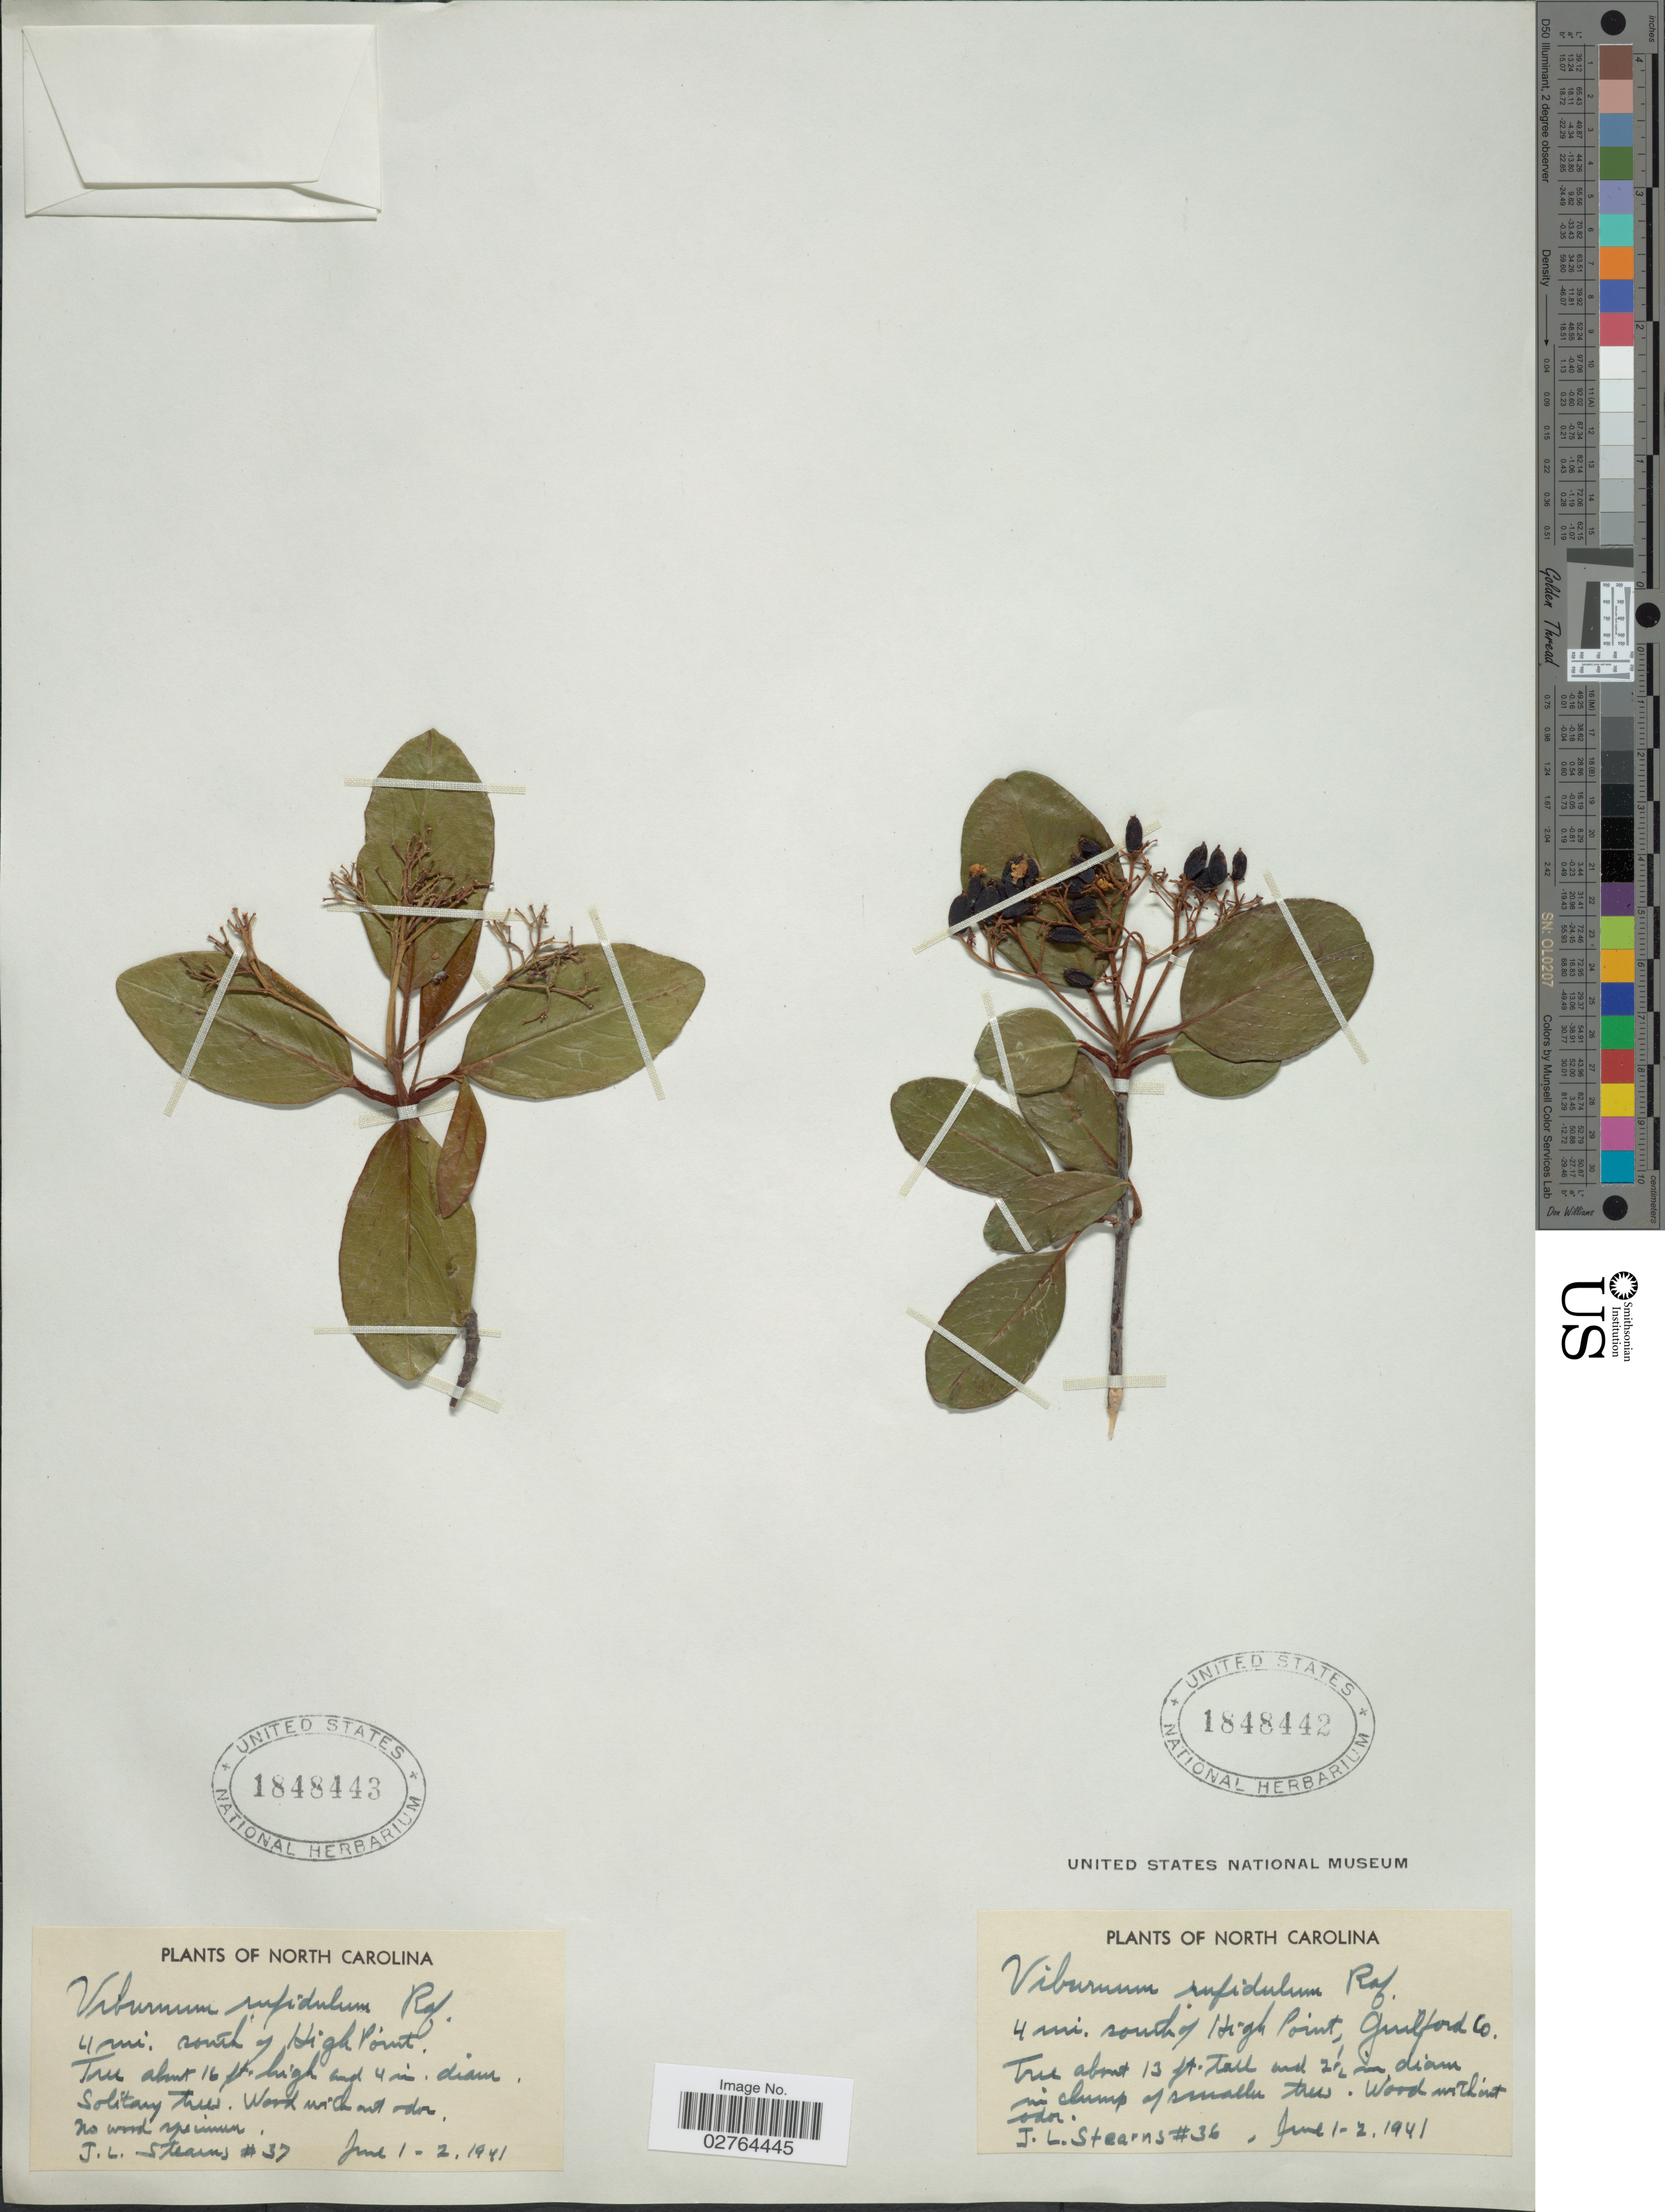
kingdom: Plantae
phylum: Tracheophyta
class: Magnoliopsida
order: Dipsacales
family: Viburnaceae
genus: Viburnum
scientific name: Viburnum rufidulum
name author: Raf.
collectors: J. Stearns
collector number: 36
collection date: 1941-06-01/1941-06-02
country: United States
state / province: North Carolina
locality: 4 mi. south of High Point, Guilford Co.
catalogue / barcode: US 1848442-2